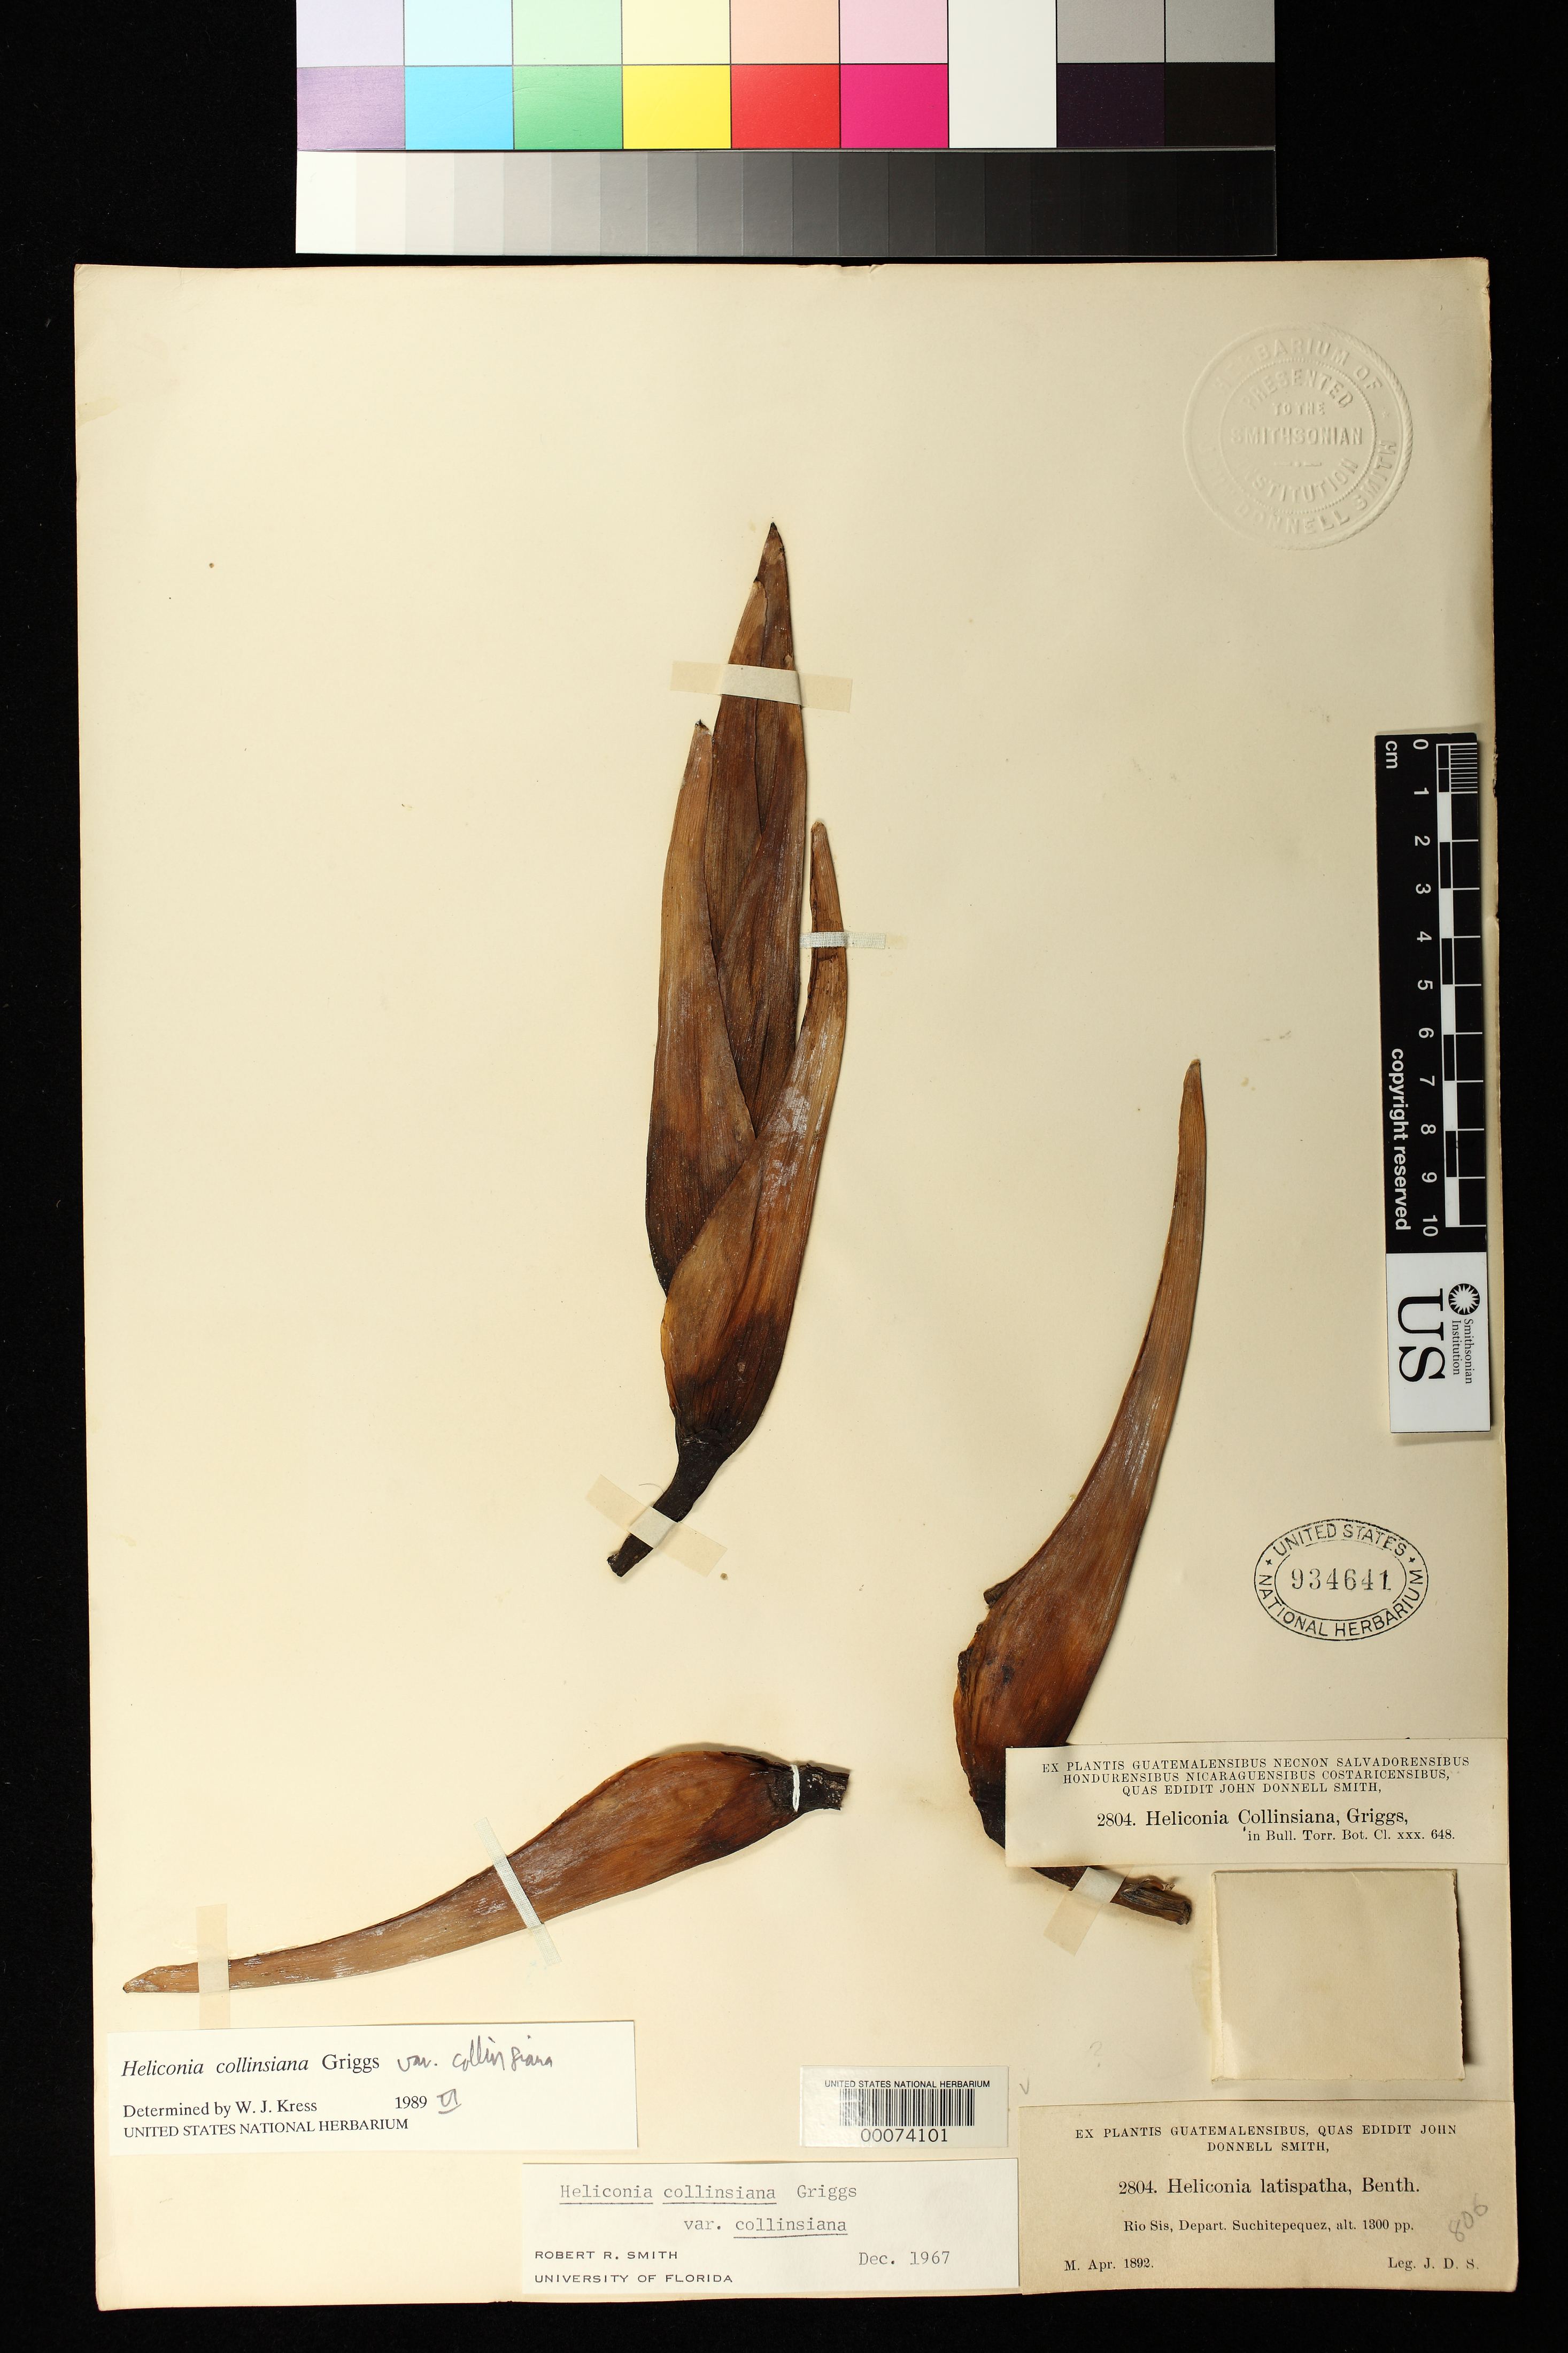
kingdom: Plantae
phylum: Tracheophyta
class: Liliopsida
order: Zingiberales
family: Heliconiaceae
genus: Heliconia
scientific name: Heliconia collinsiana var. collinsiana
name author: R.F. Griggs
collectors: J. Donnell Smith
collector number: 2804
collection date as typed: Apr 1892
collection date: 1892-04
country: Guatemala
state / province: Suchitepéquez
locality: Rio sis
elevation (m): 396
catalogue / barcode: US 934641